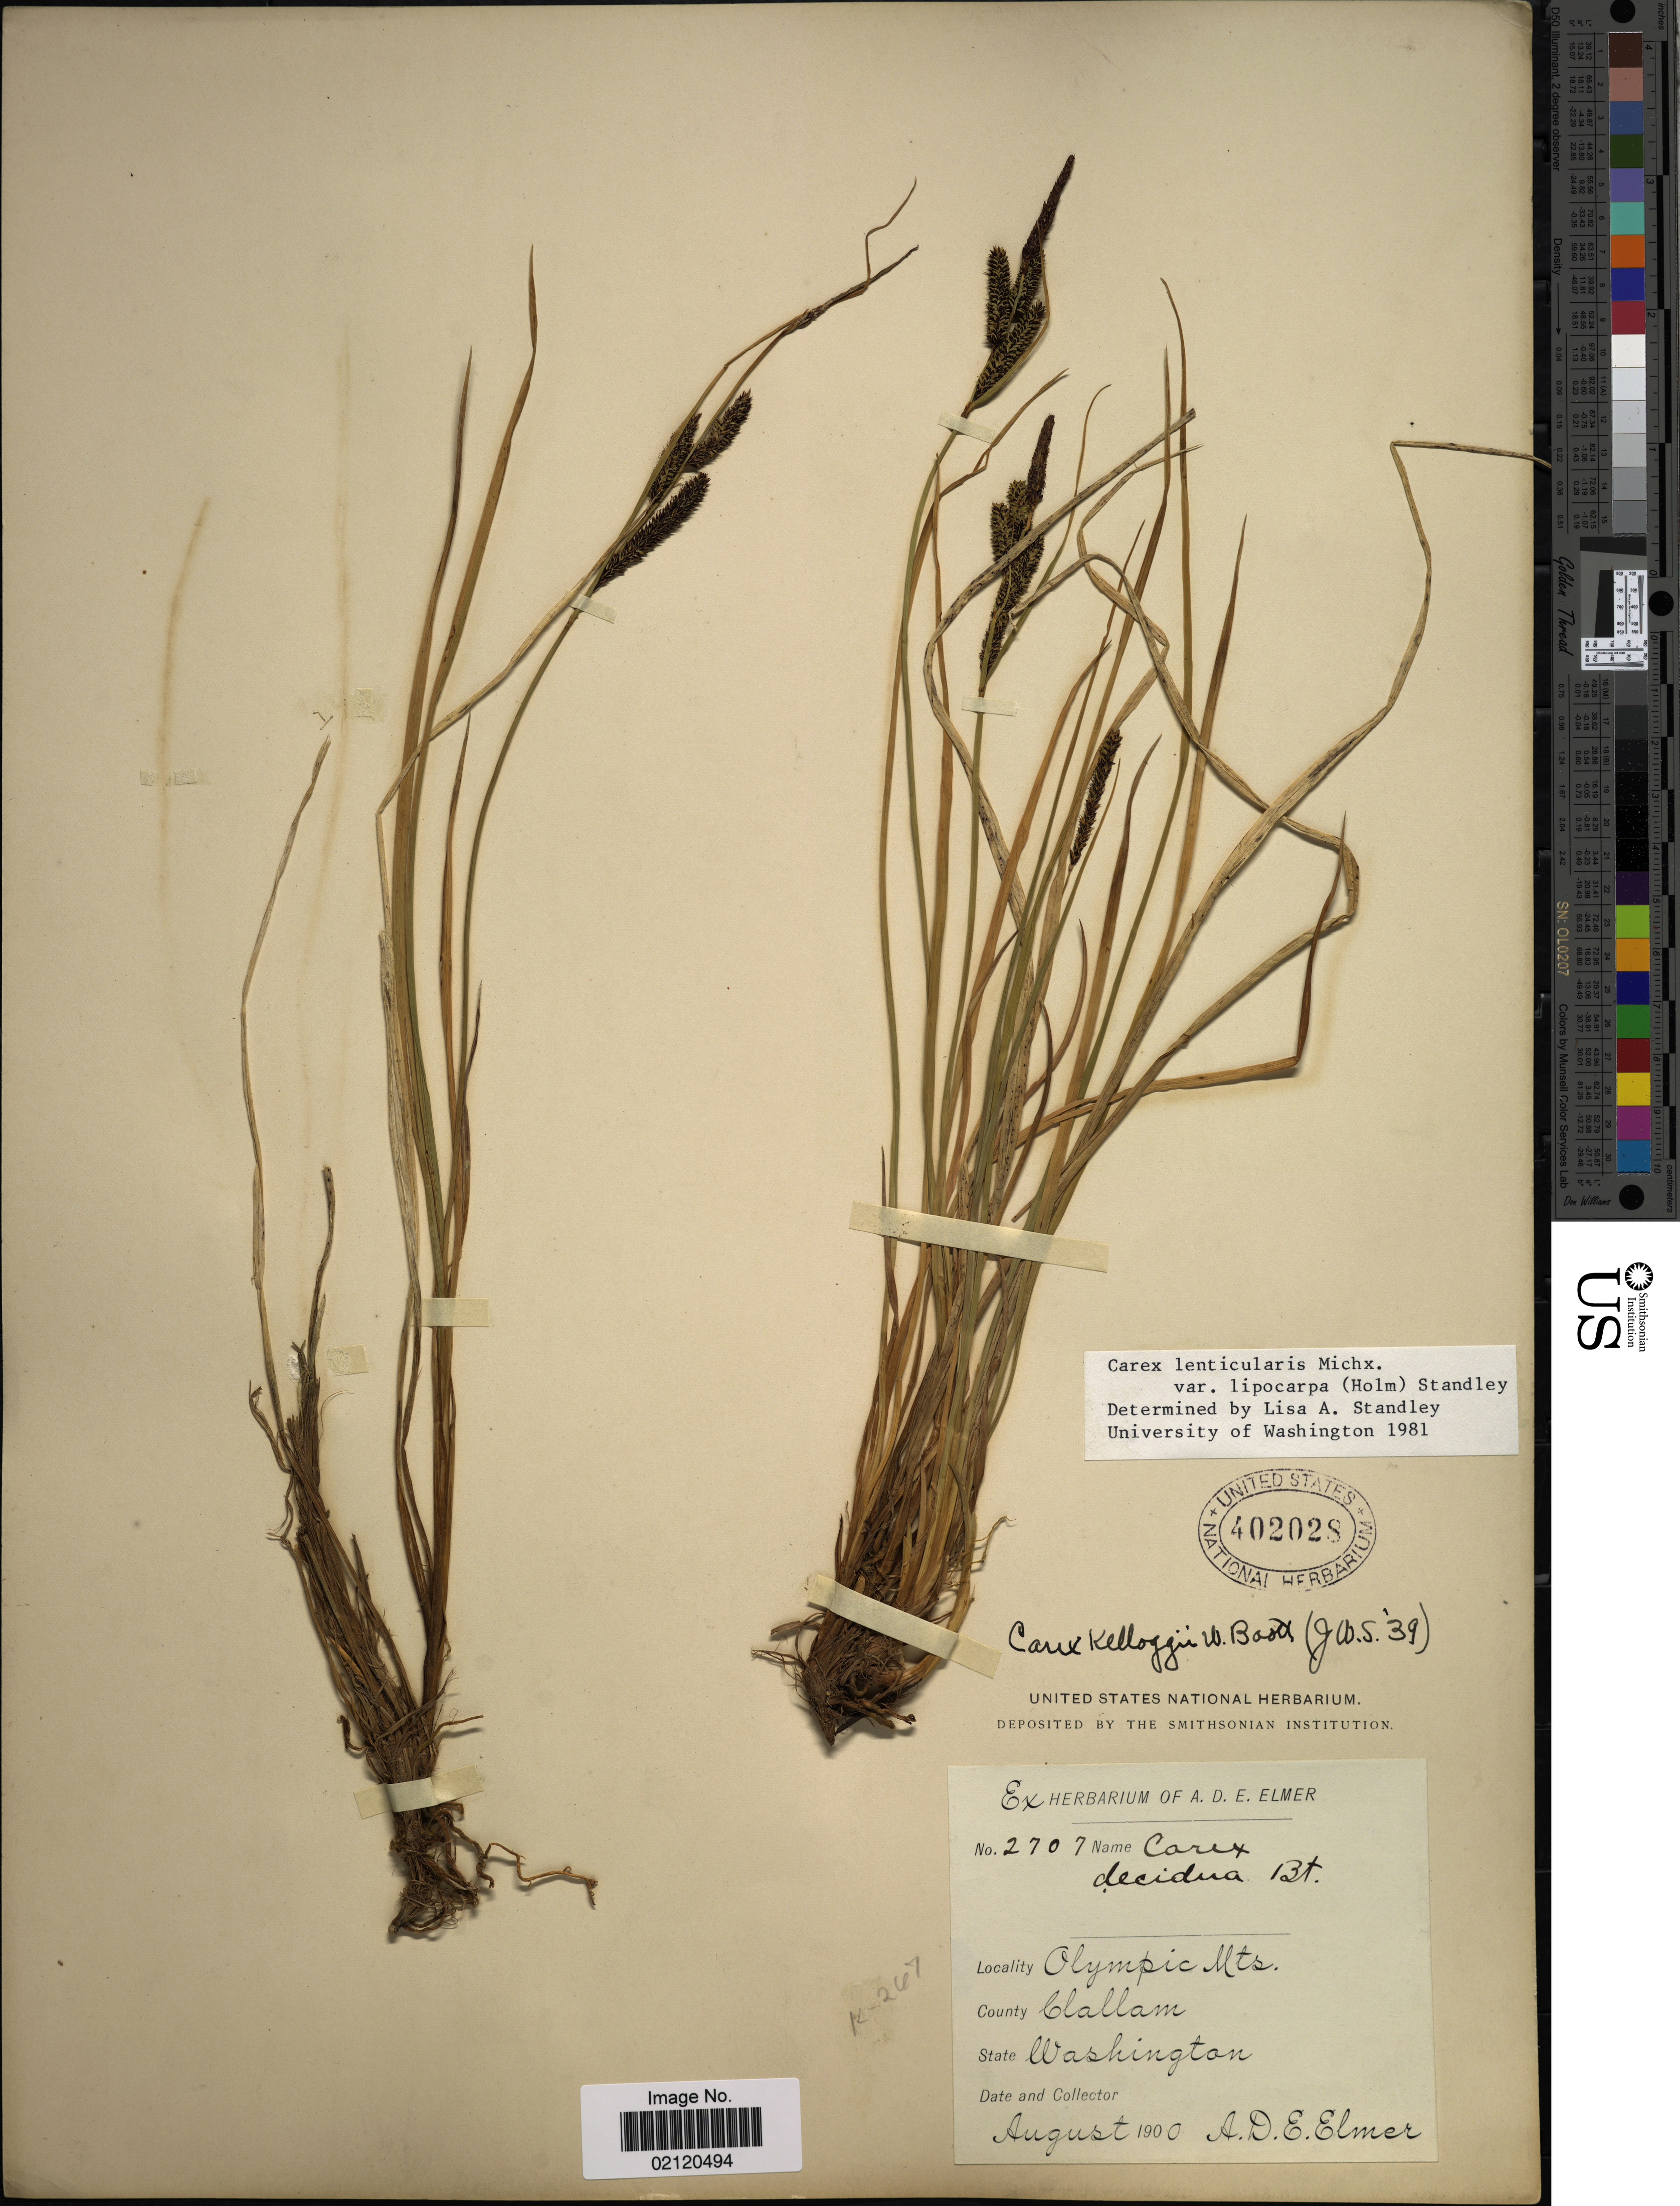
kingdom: Plantae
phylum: Tracheophyta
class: Liliopsida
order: Poales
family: Cyperaceae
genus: Carex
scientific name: Carex kelloggii var. kelloggii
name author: W. Boott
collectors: A. D. E. Elmer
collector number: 2707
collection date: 1900-08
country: United States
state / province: Washington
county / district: Clallam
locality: Olympic Mts, County Clallam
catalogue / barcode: US 402028